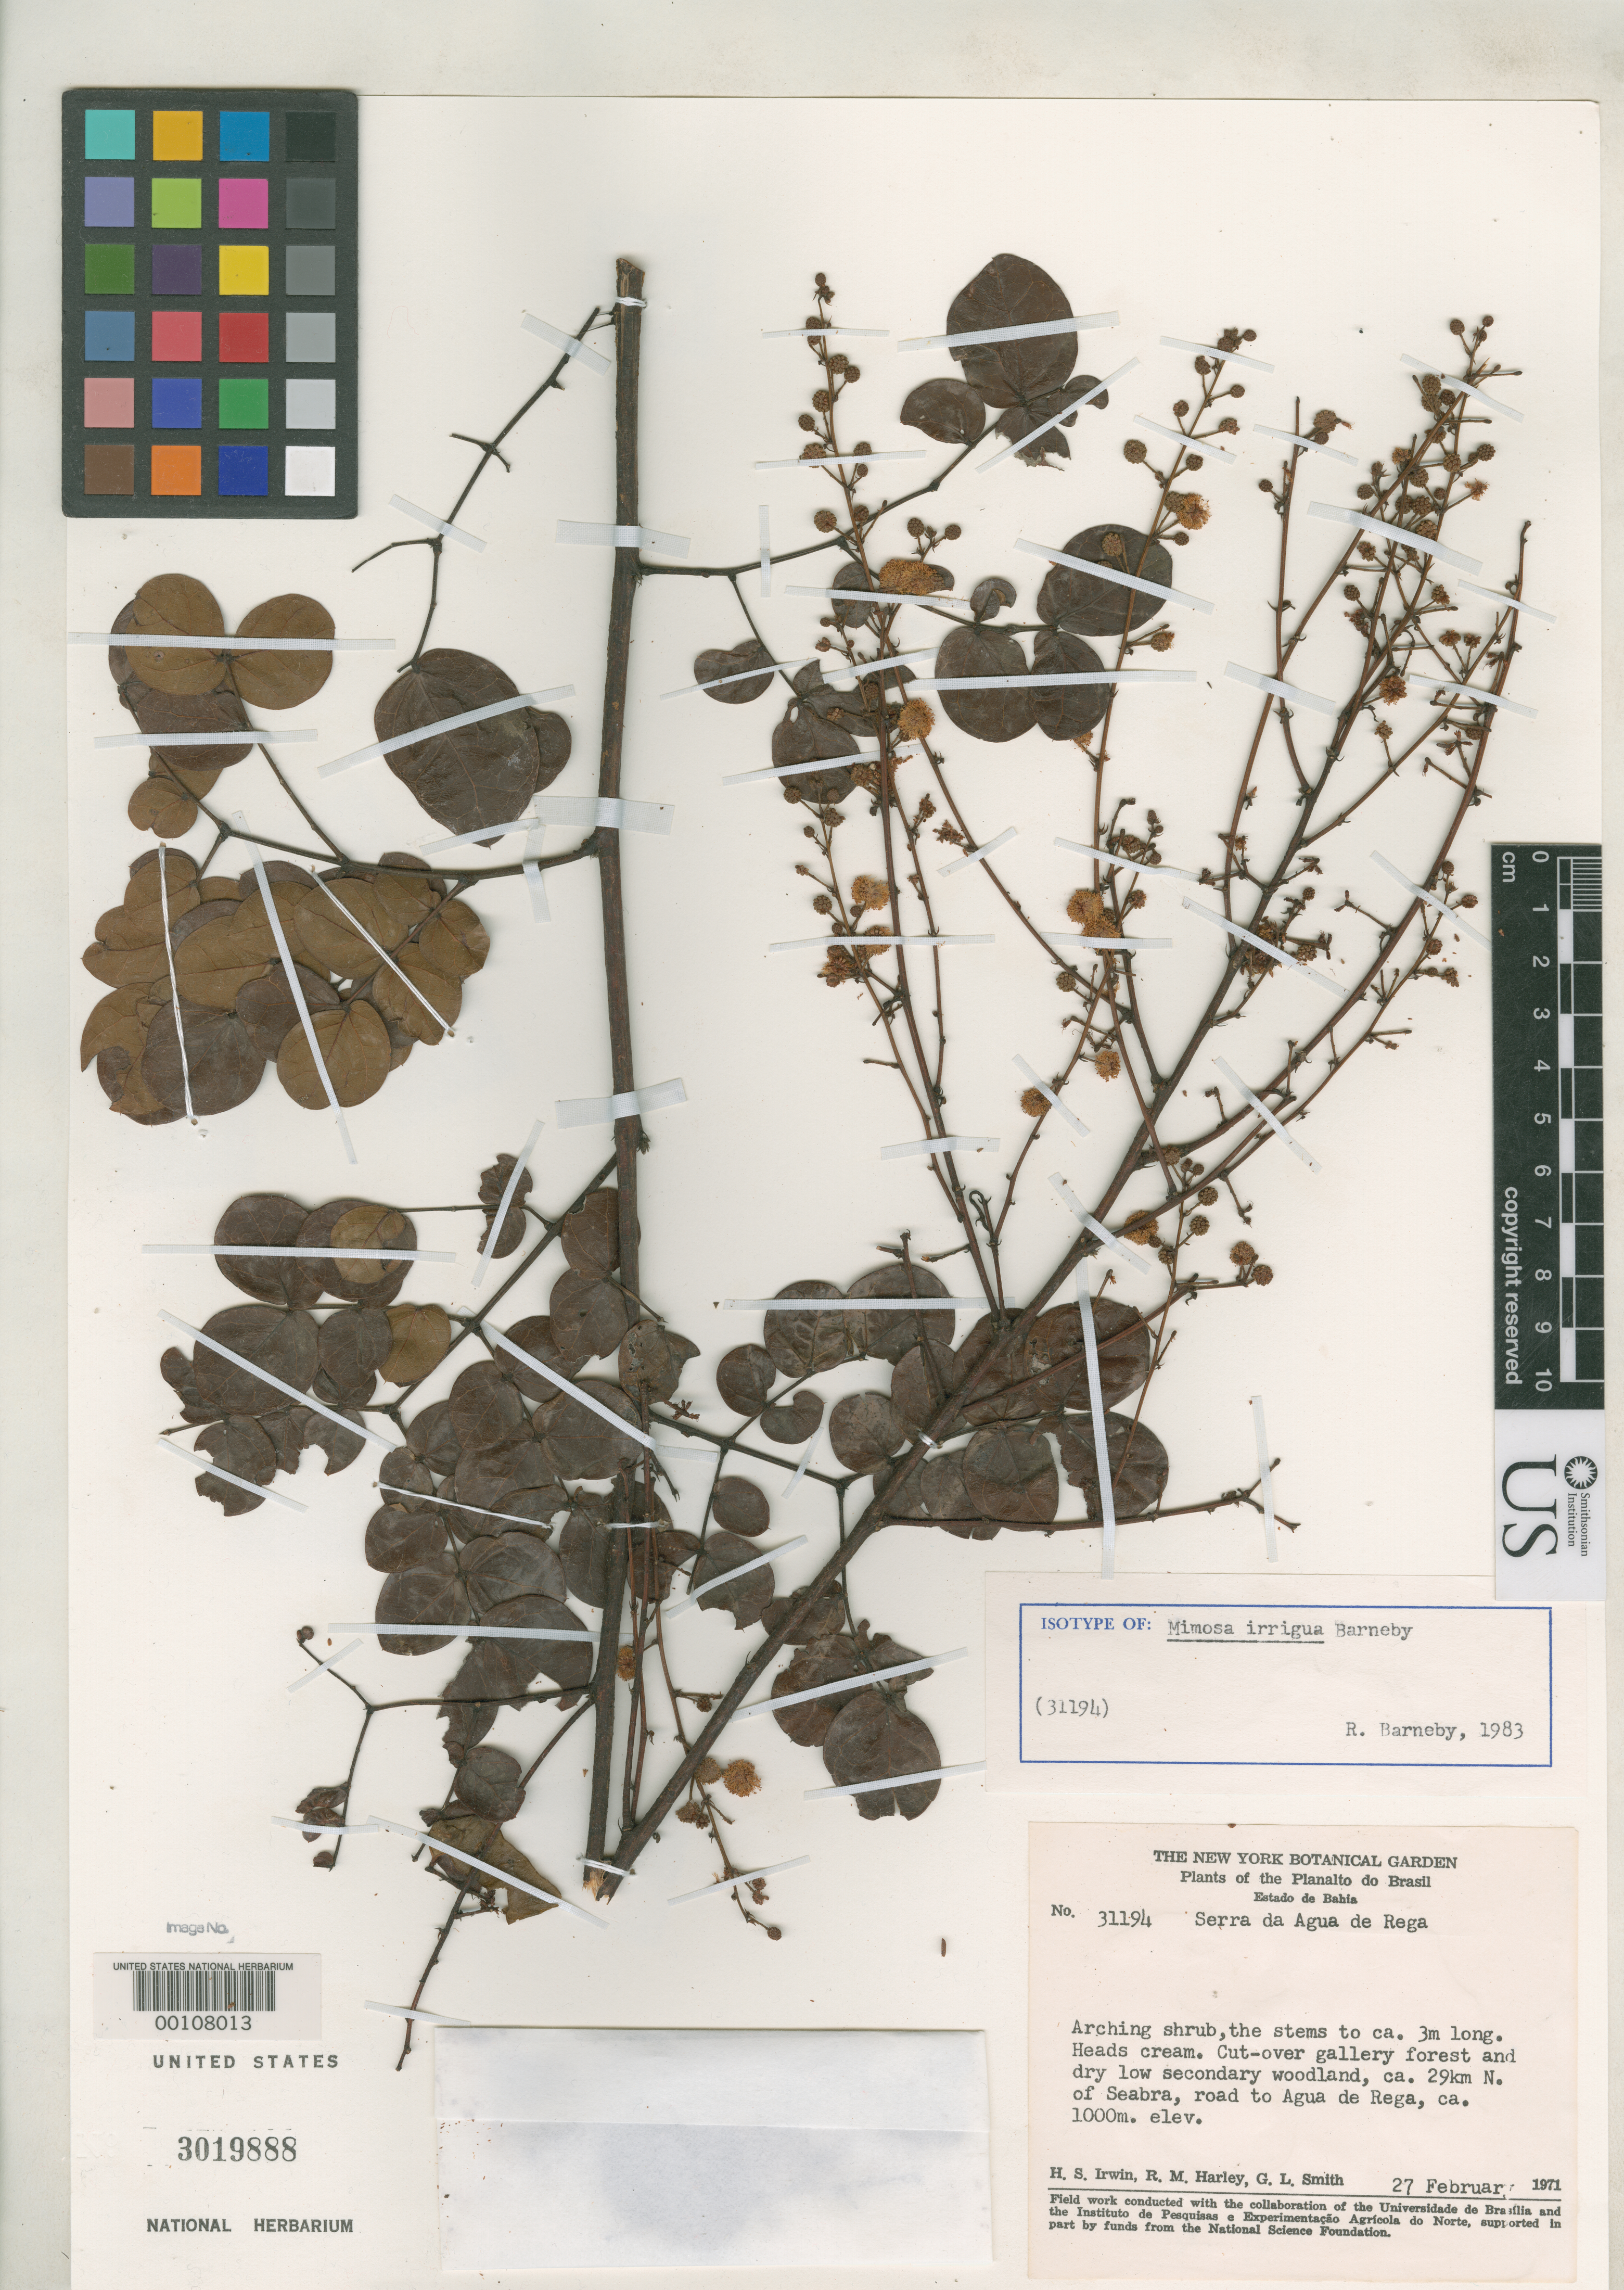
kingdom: Plantae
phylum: Tracheophyta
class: Magnoliopsida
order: Fabales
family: Fabaceae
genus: Mimosa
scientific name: Mimosa irrigua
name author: Barneby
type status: Isotype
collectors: H. Irwin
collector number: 31194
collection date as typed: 27 Feb 1971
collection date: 1971-02-27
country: Brazil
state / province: Bahia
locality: Serra da Agua de Rega, 29 km N of Seabra, road to Agua de Rega.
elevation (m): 1000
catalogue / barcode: US 3019888